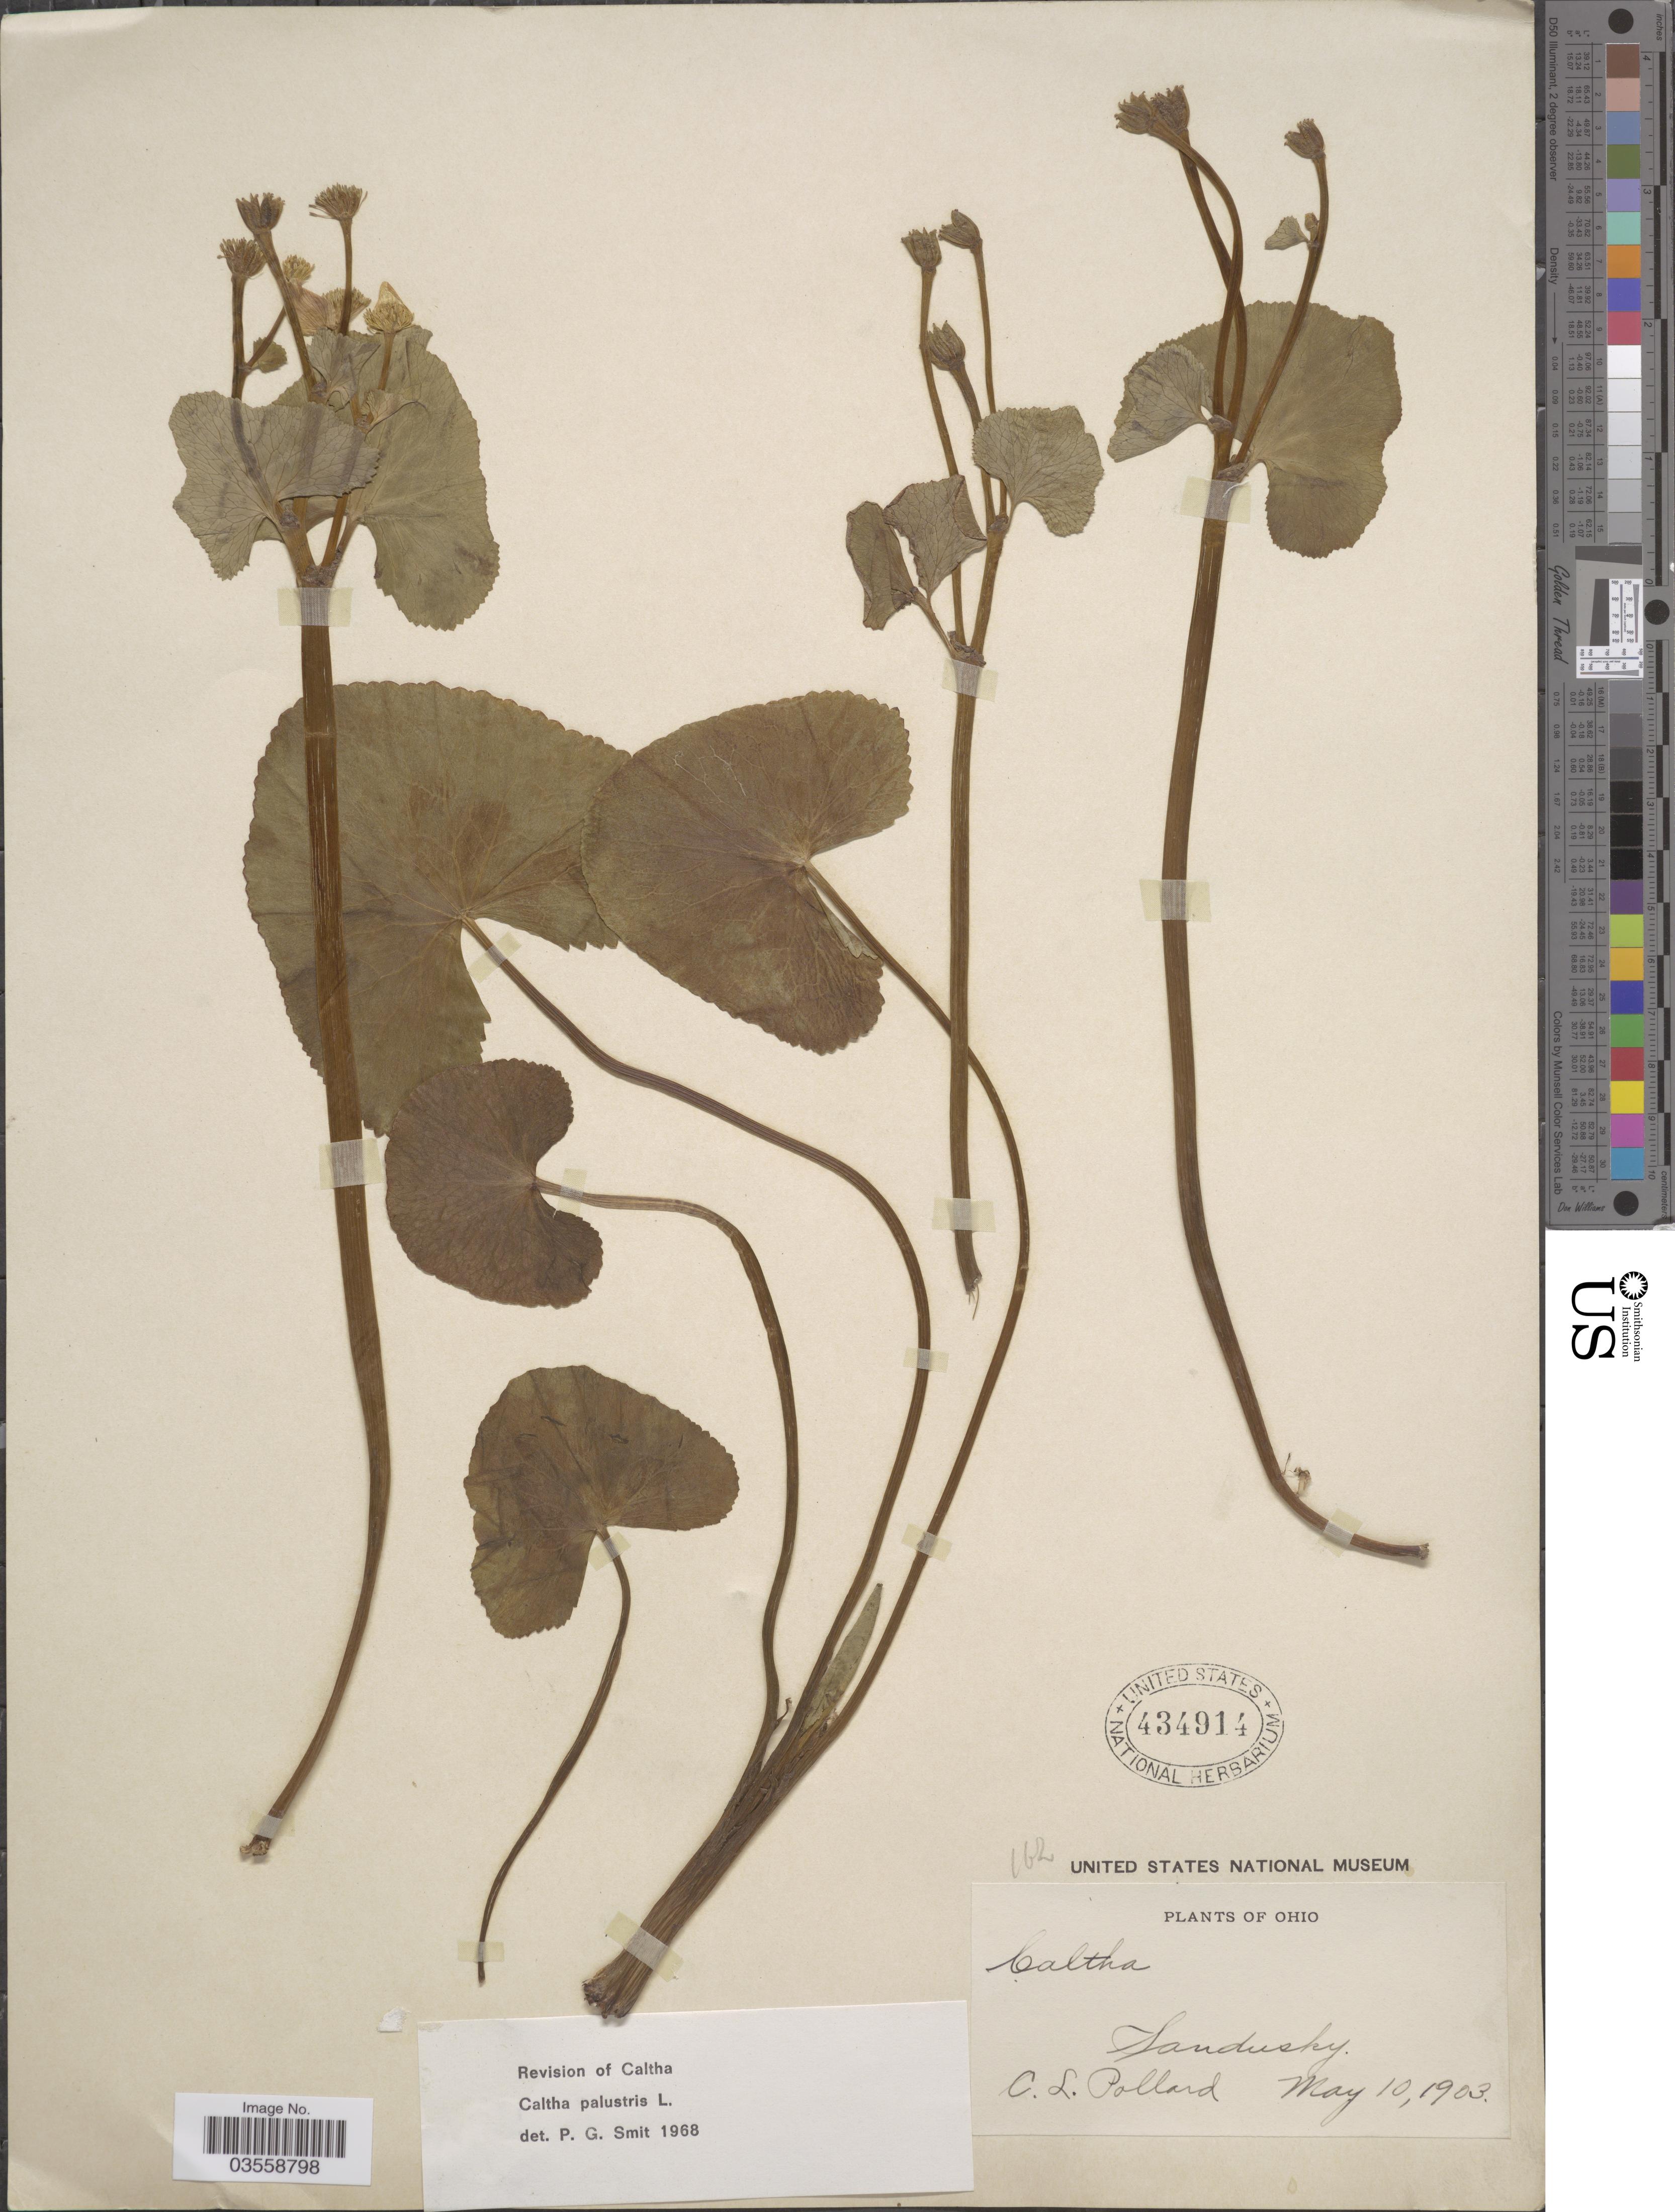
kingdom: Plantae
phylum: Tracheophyta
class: Magnoliopsida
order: Ranunculales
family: Ranunculaceae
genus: Caltha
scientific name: Caltha palustris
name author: L.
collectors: C. L. Pollard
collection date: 1903-05-10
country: United States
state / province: Ohio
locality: Sandusky.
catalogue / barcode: US 434914